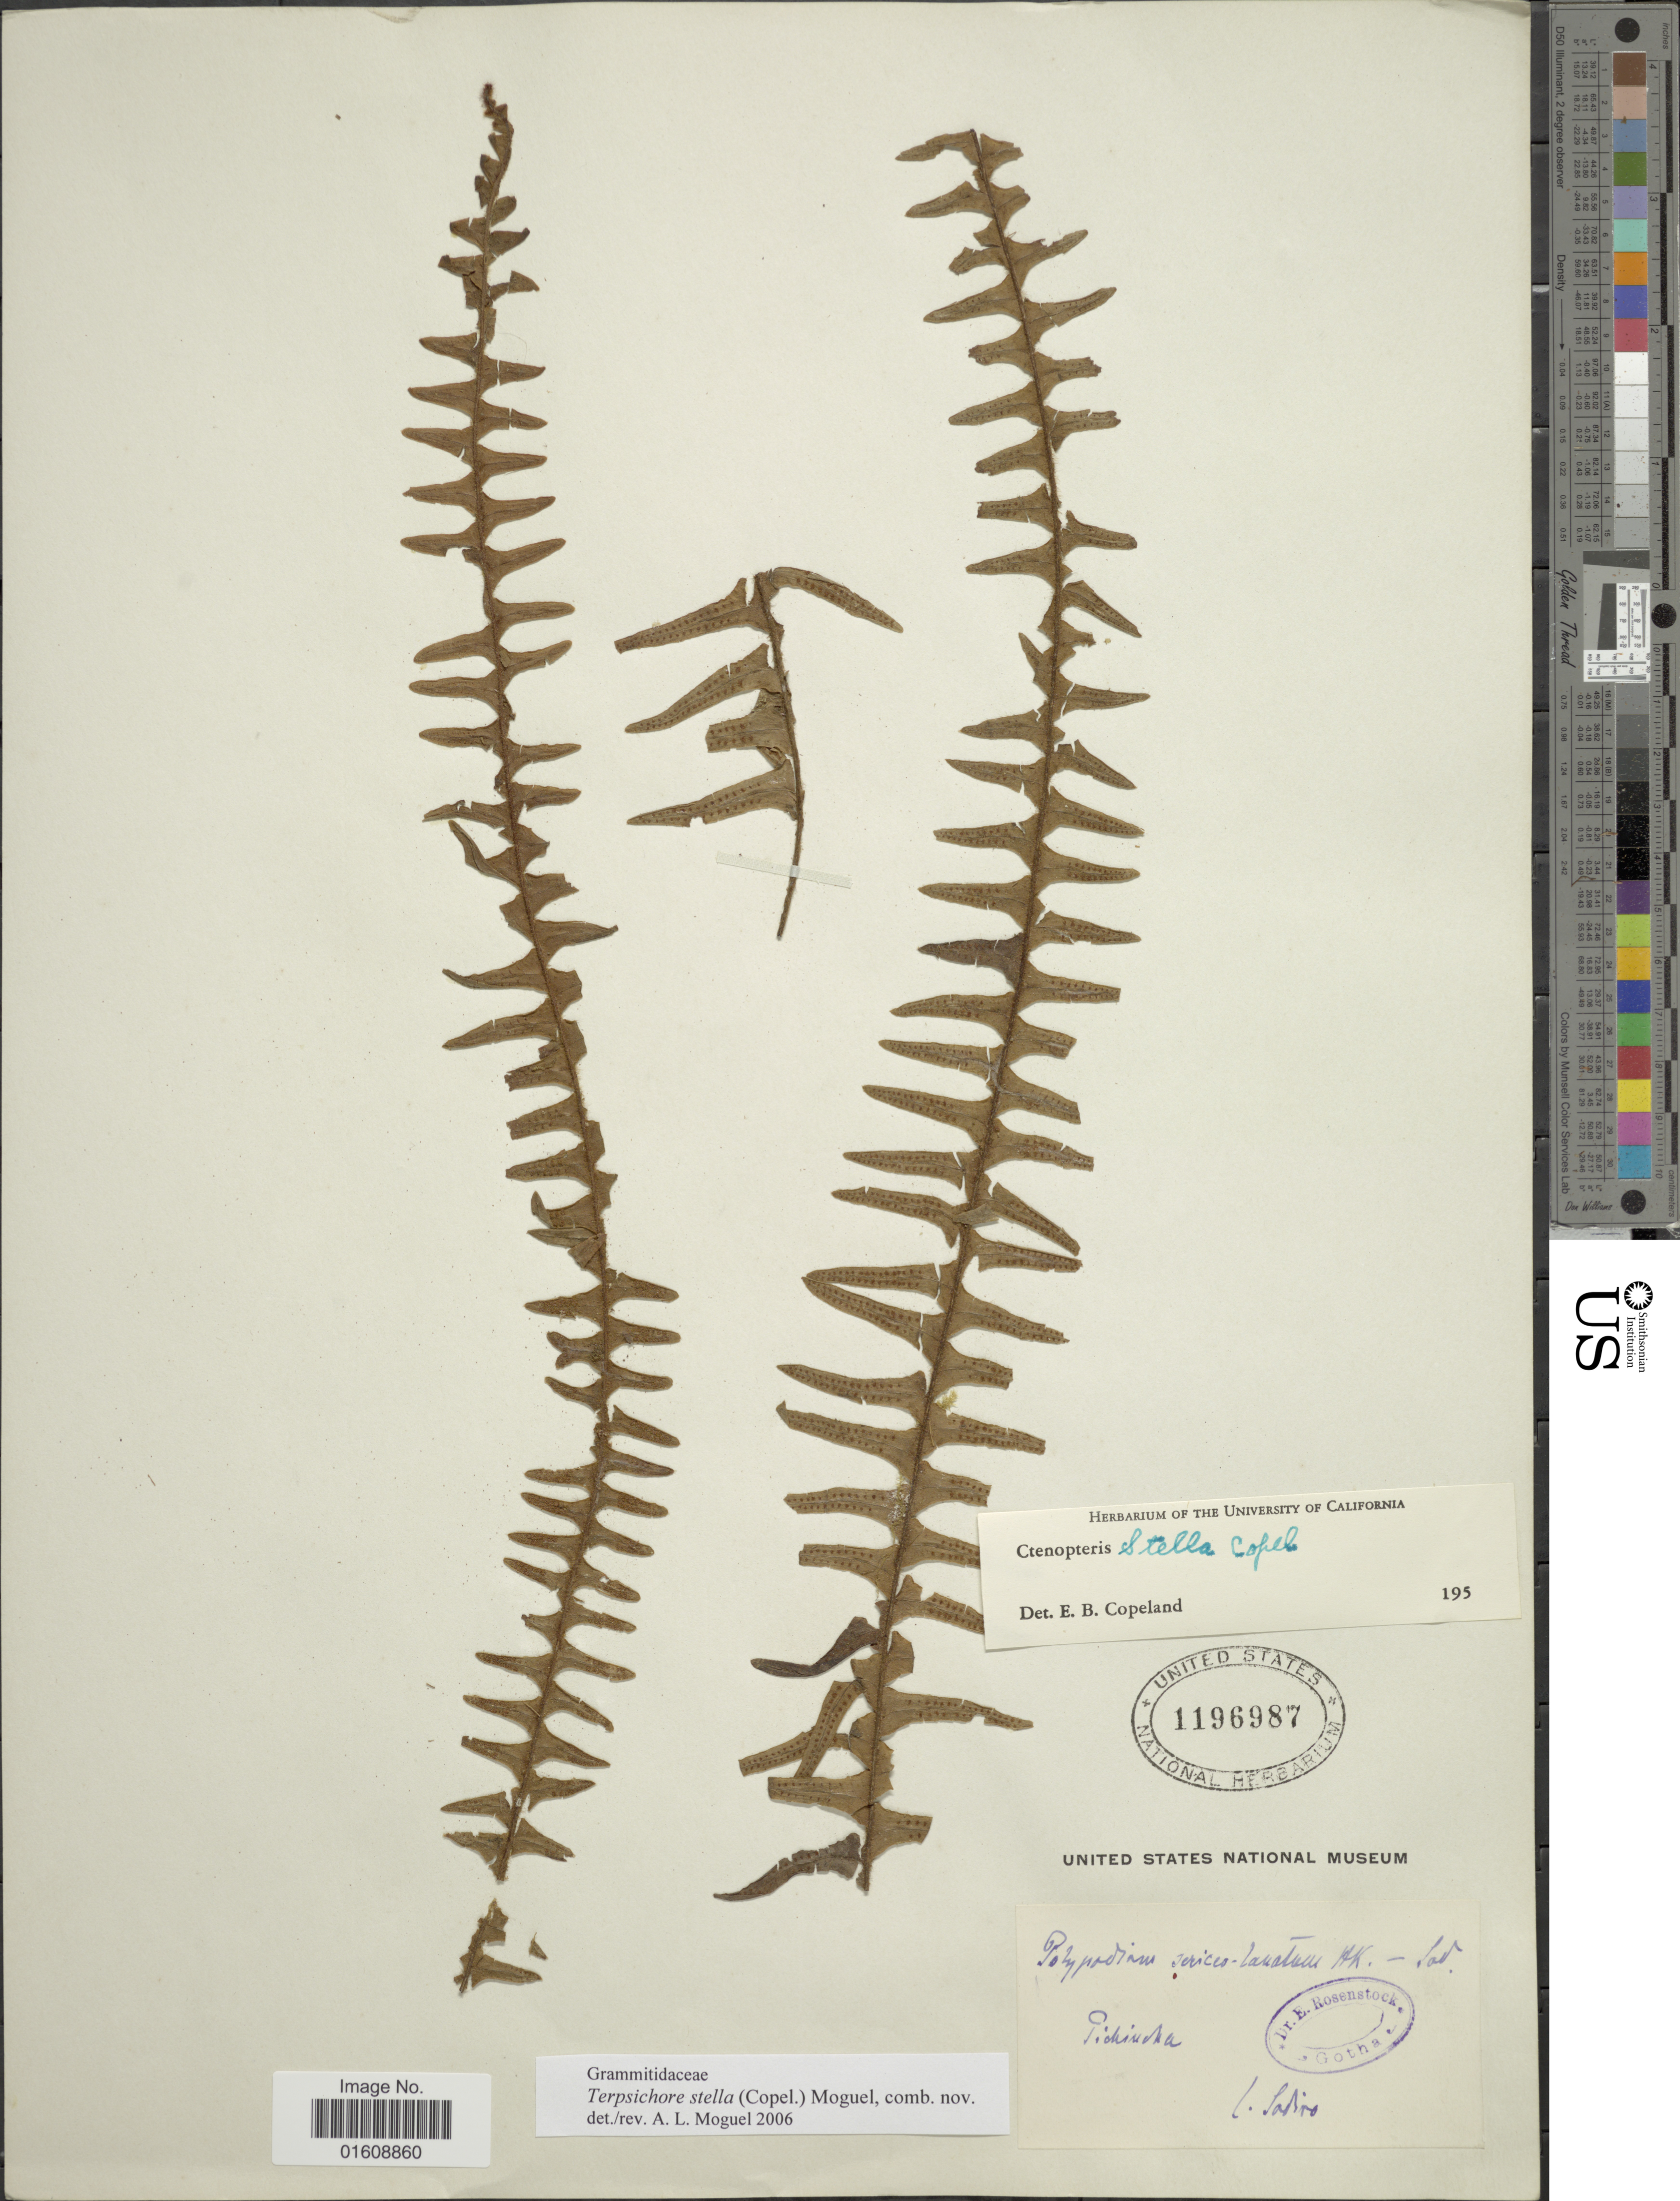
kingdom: Plantae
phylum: Tracheophyta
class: Polypodiopsida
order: Polypodiales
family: Polypodiaceae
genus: Alansmia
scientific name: Alansmia stella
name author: (Copel.) Moguel & M. Kessler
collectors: Sodiro, --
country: Ecuador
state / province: Pichincha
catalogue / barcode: US 1196987